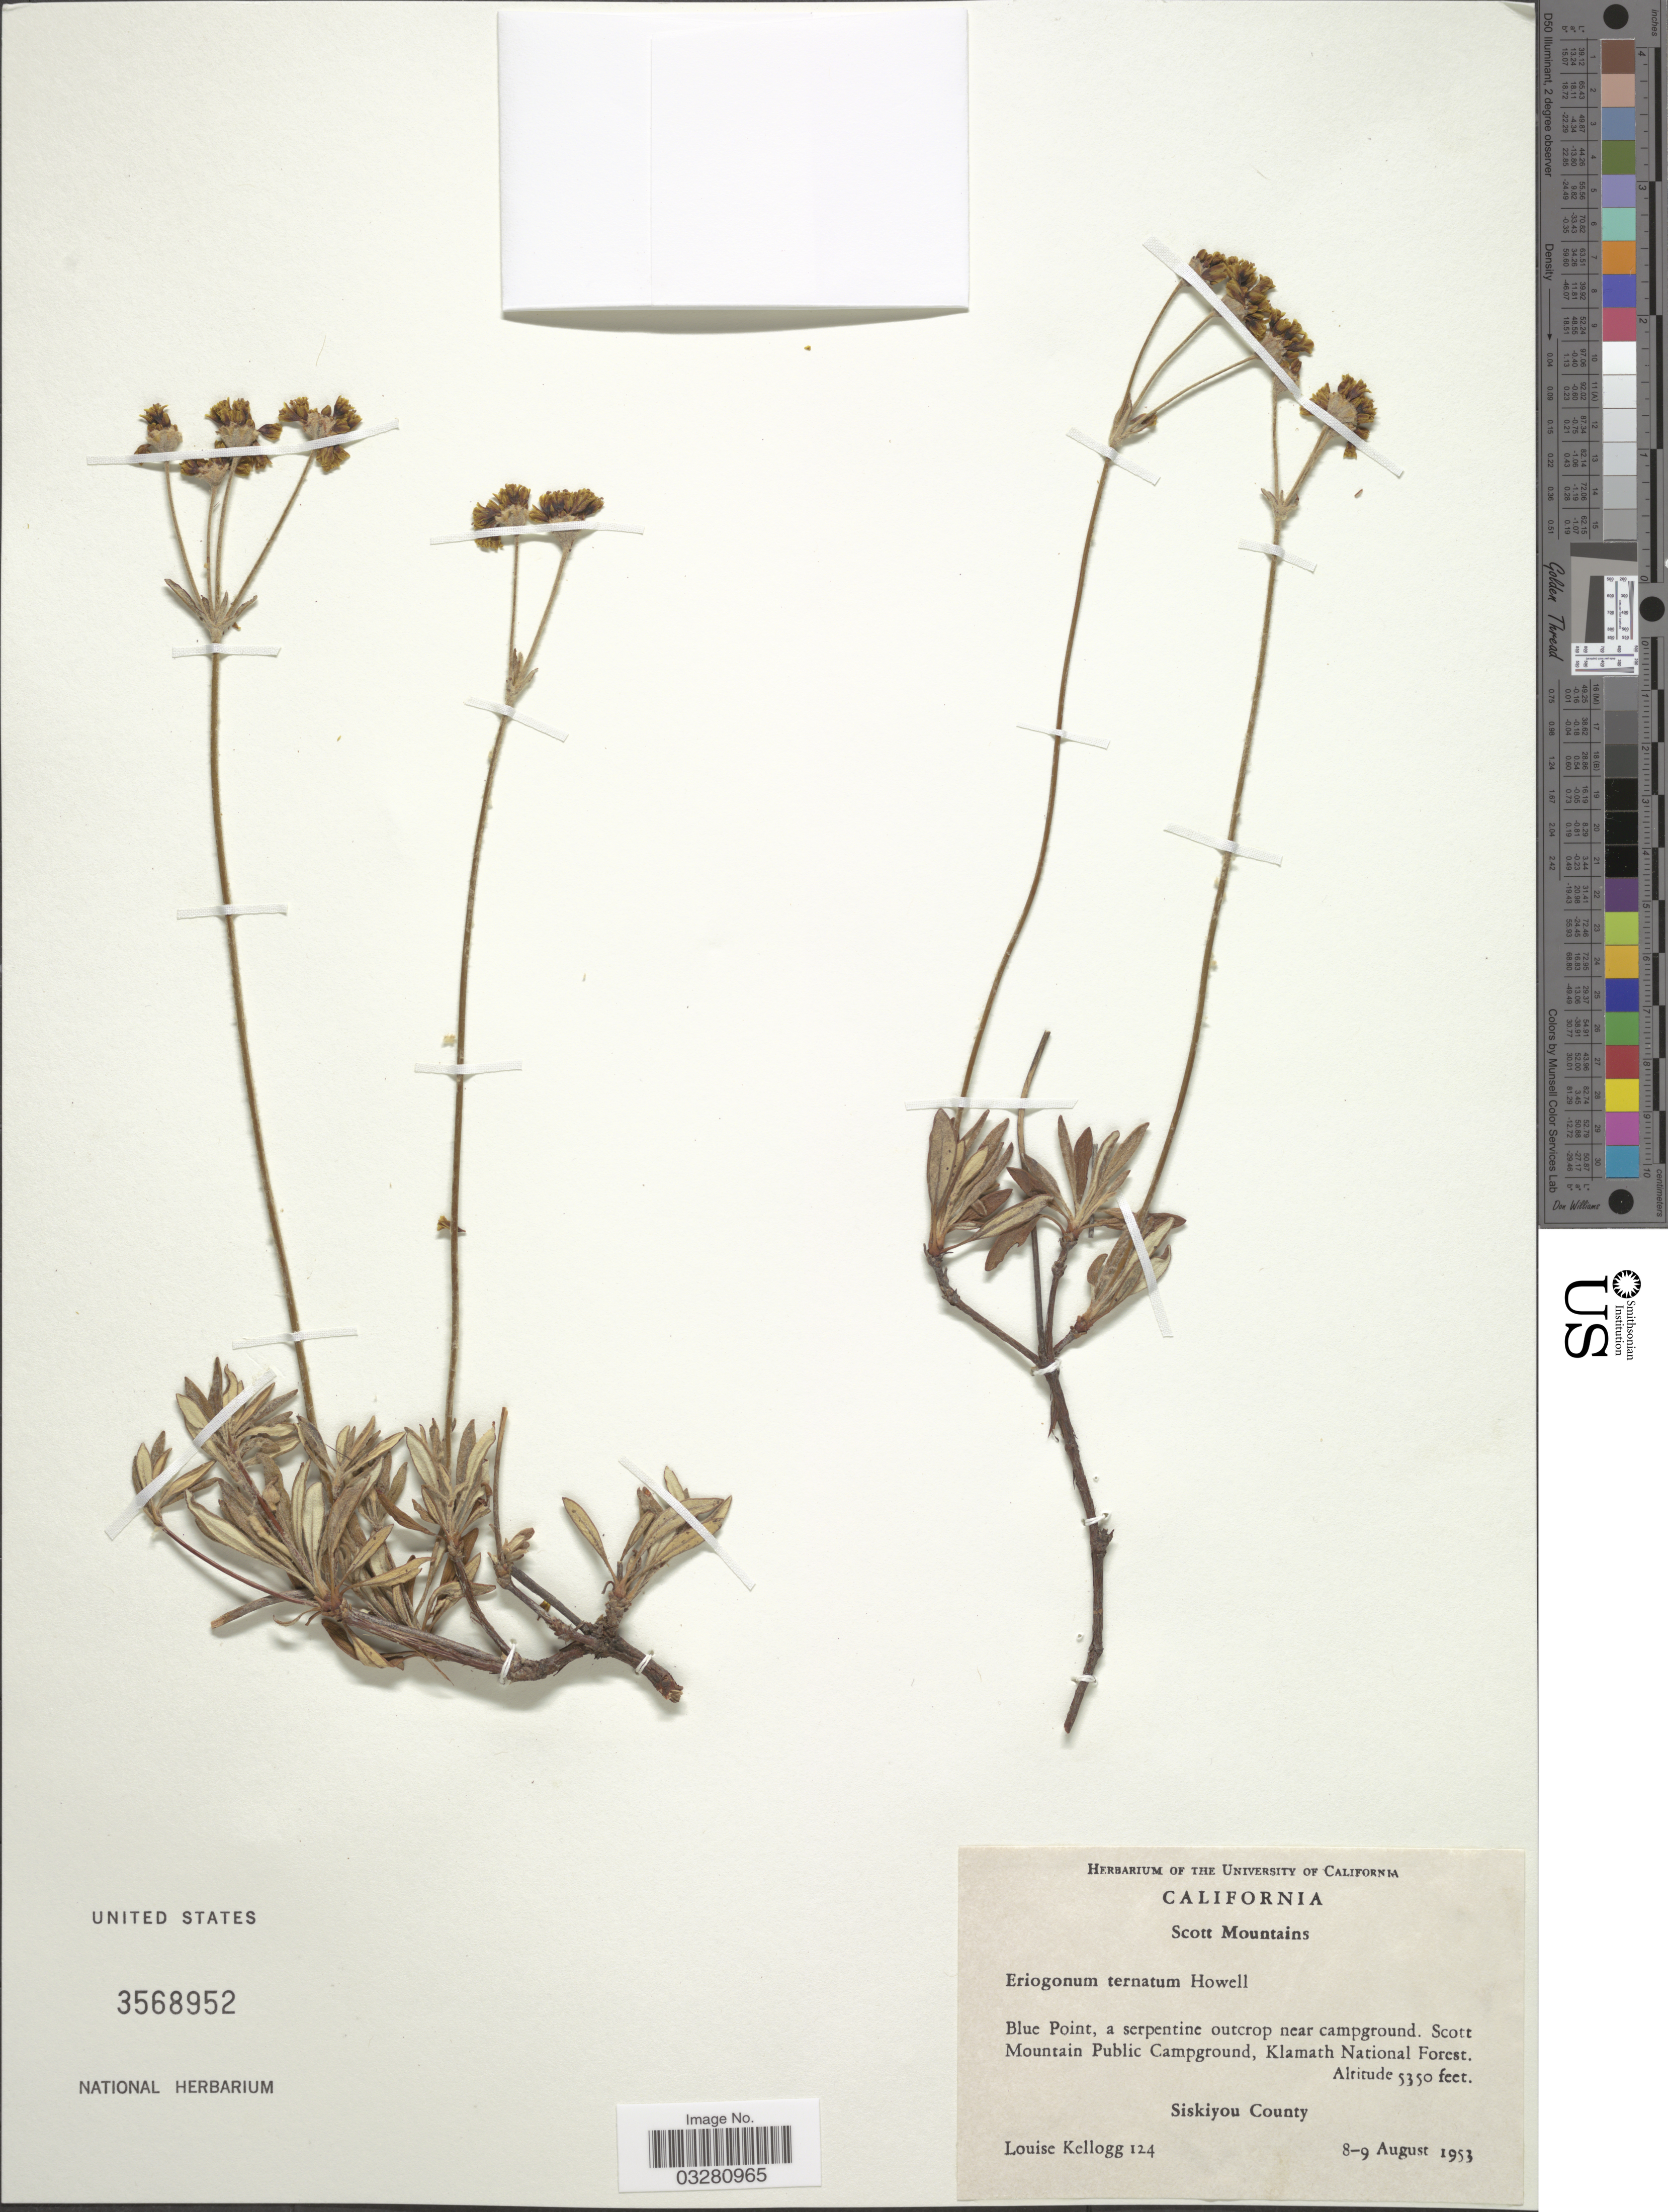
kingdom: Plantae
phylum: Tracheophyta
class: Magnoliopsida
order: Caryophyllales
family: Polygonaceae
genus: Eriogonum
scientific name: Eriogonum ternatum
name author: J.T. Howell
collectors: L. Kellogg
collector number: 124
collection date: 1953-08-08/1953-08-09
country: United States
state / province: California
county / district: Siskiyou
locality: Scott Mountains. Blue Point. Scott Mountain Public Campground, Klamath National Forest. Siskiyou County.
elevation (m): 1631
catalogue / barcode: US 3568952